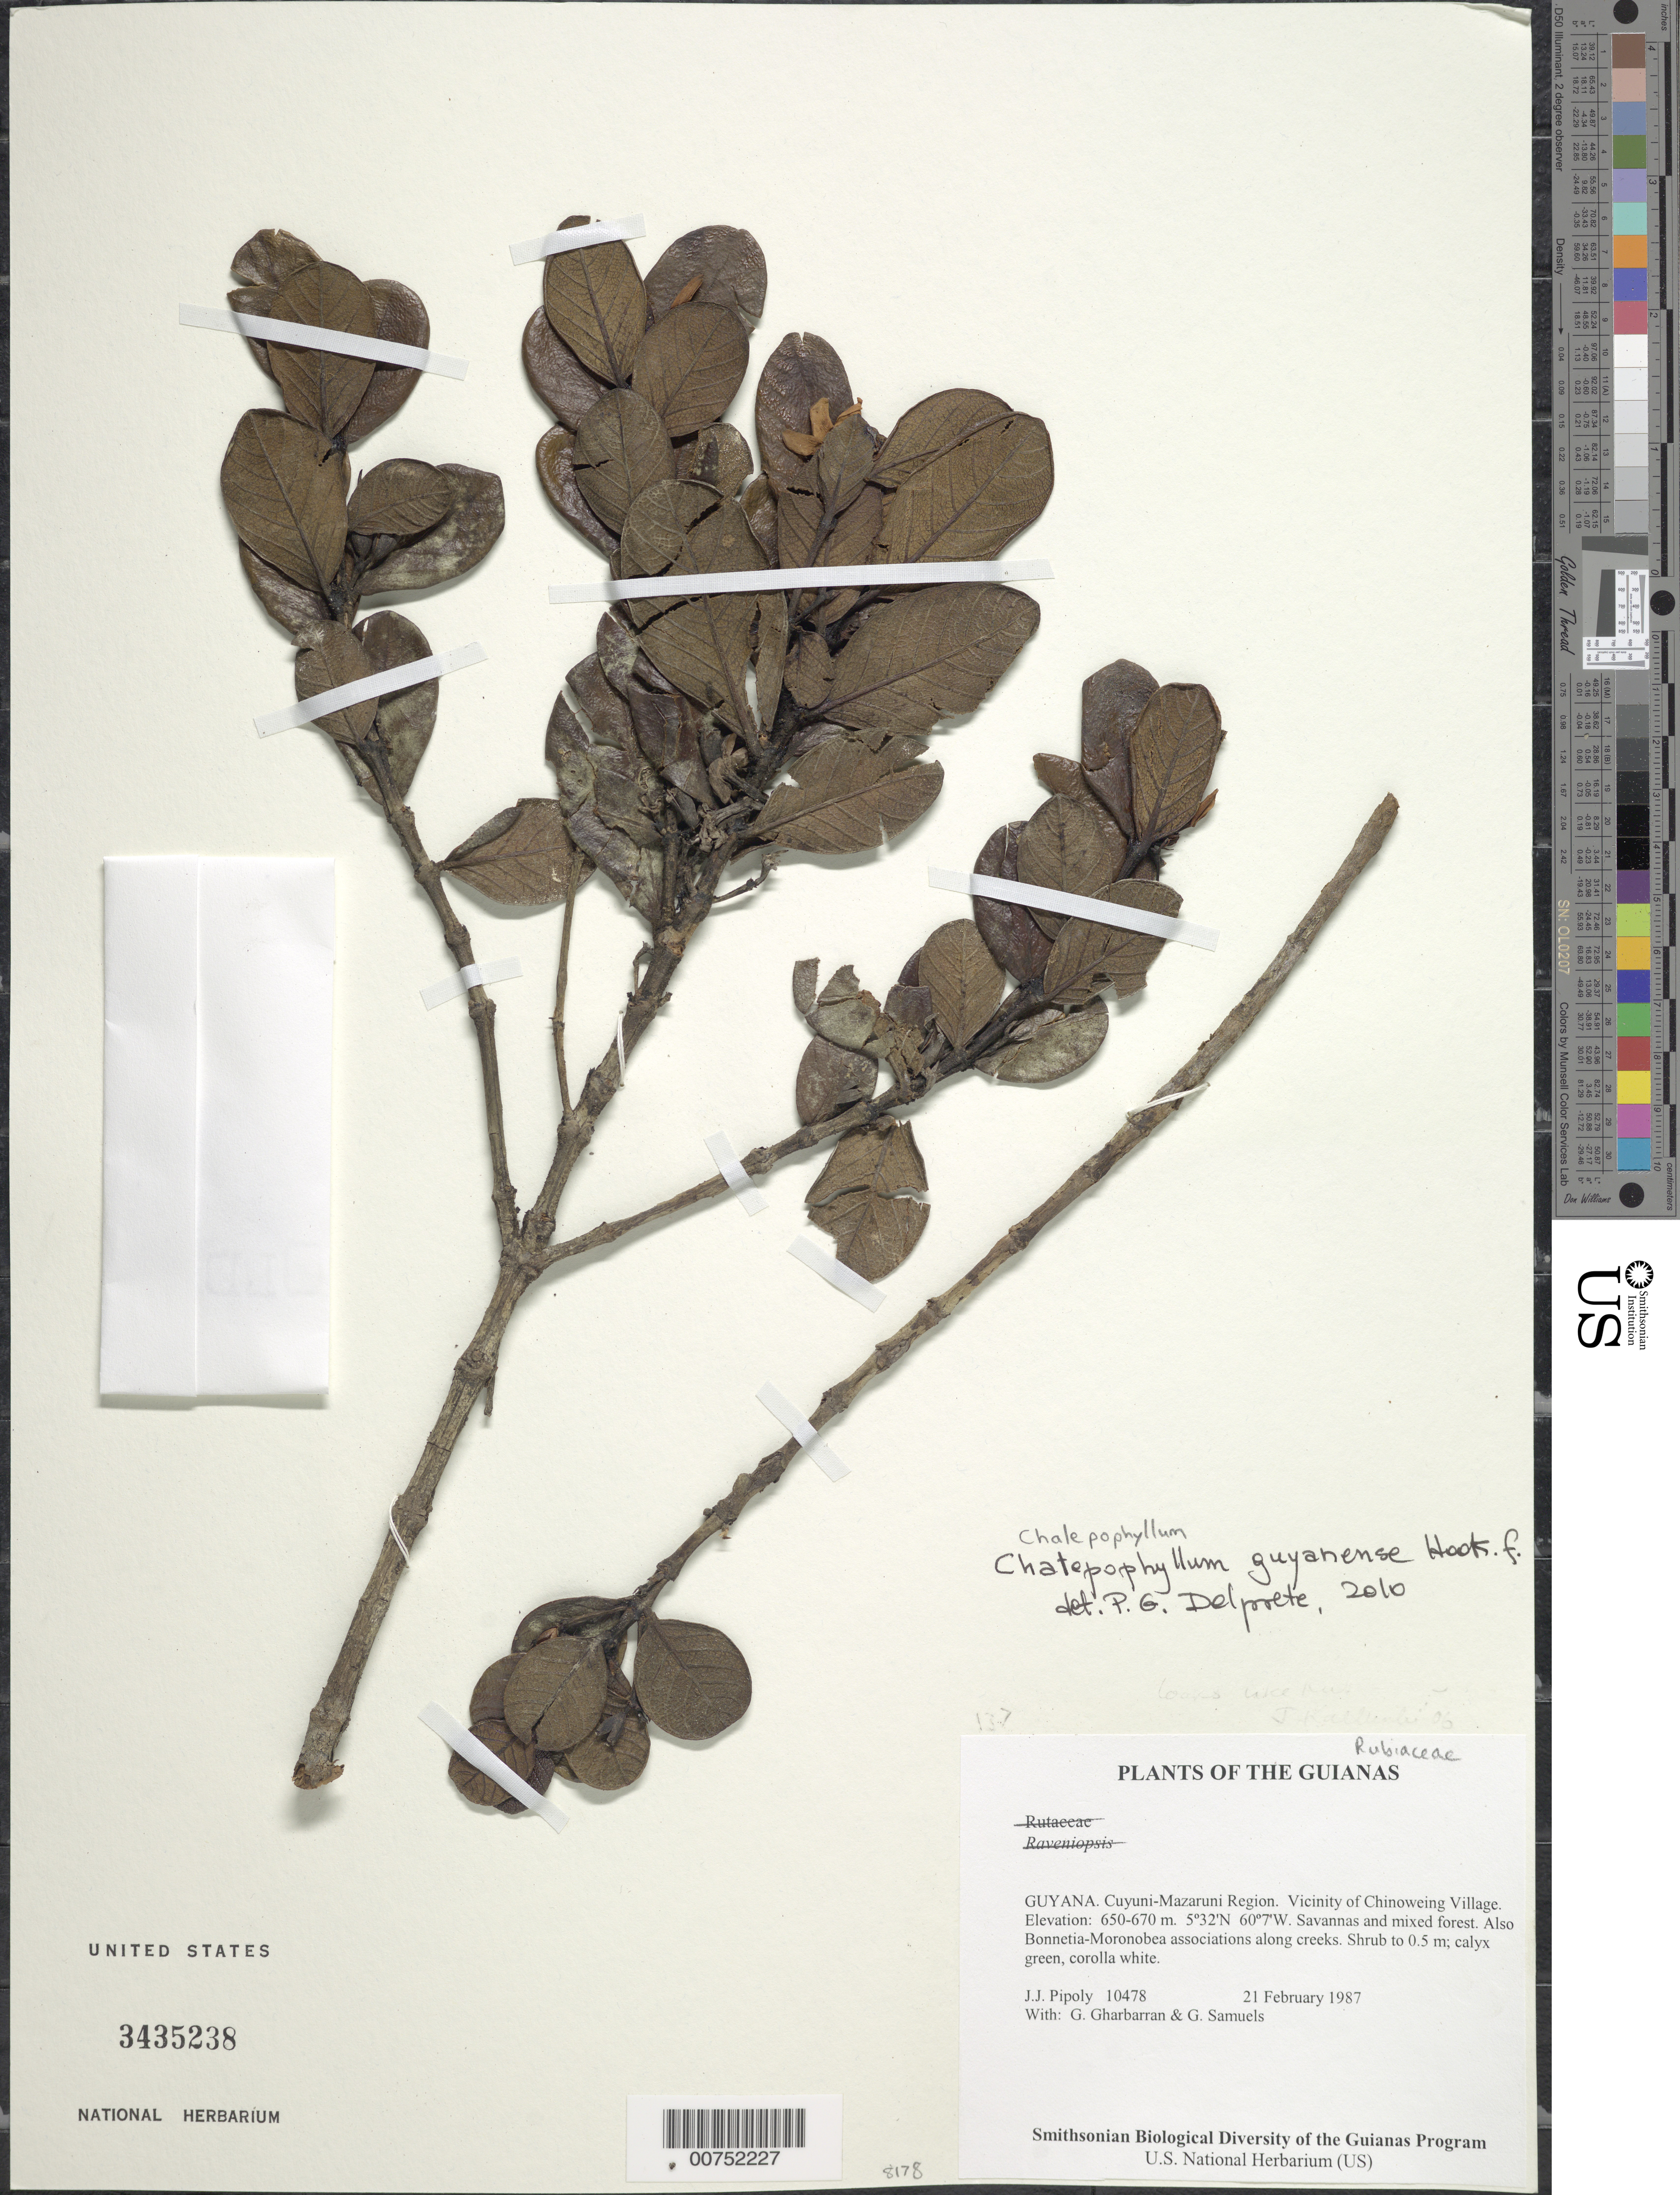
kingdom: Plantae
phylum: Tracheophyta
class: Magnoliopsida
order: Gentianales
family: Rubiaceae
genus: Chalepophyllum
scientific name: Chalepophyllum guianense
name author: Hook. f.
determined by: Delprete, P. G., Herb. de Guyane Cay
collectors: J. J. Pipoly, G. Gharbarran & G. Samuels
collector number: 10478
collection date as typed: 21 February 1987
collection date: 1987-02-21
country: Guyana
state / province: Cuyuni-Mazaruni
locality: Vicinity of Chinoweing Village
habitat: Savannas and mixed forest. Also Bonnetia-Moronobea associations along creeks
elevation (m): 650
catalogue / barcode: US 3435238